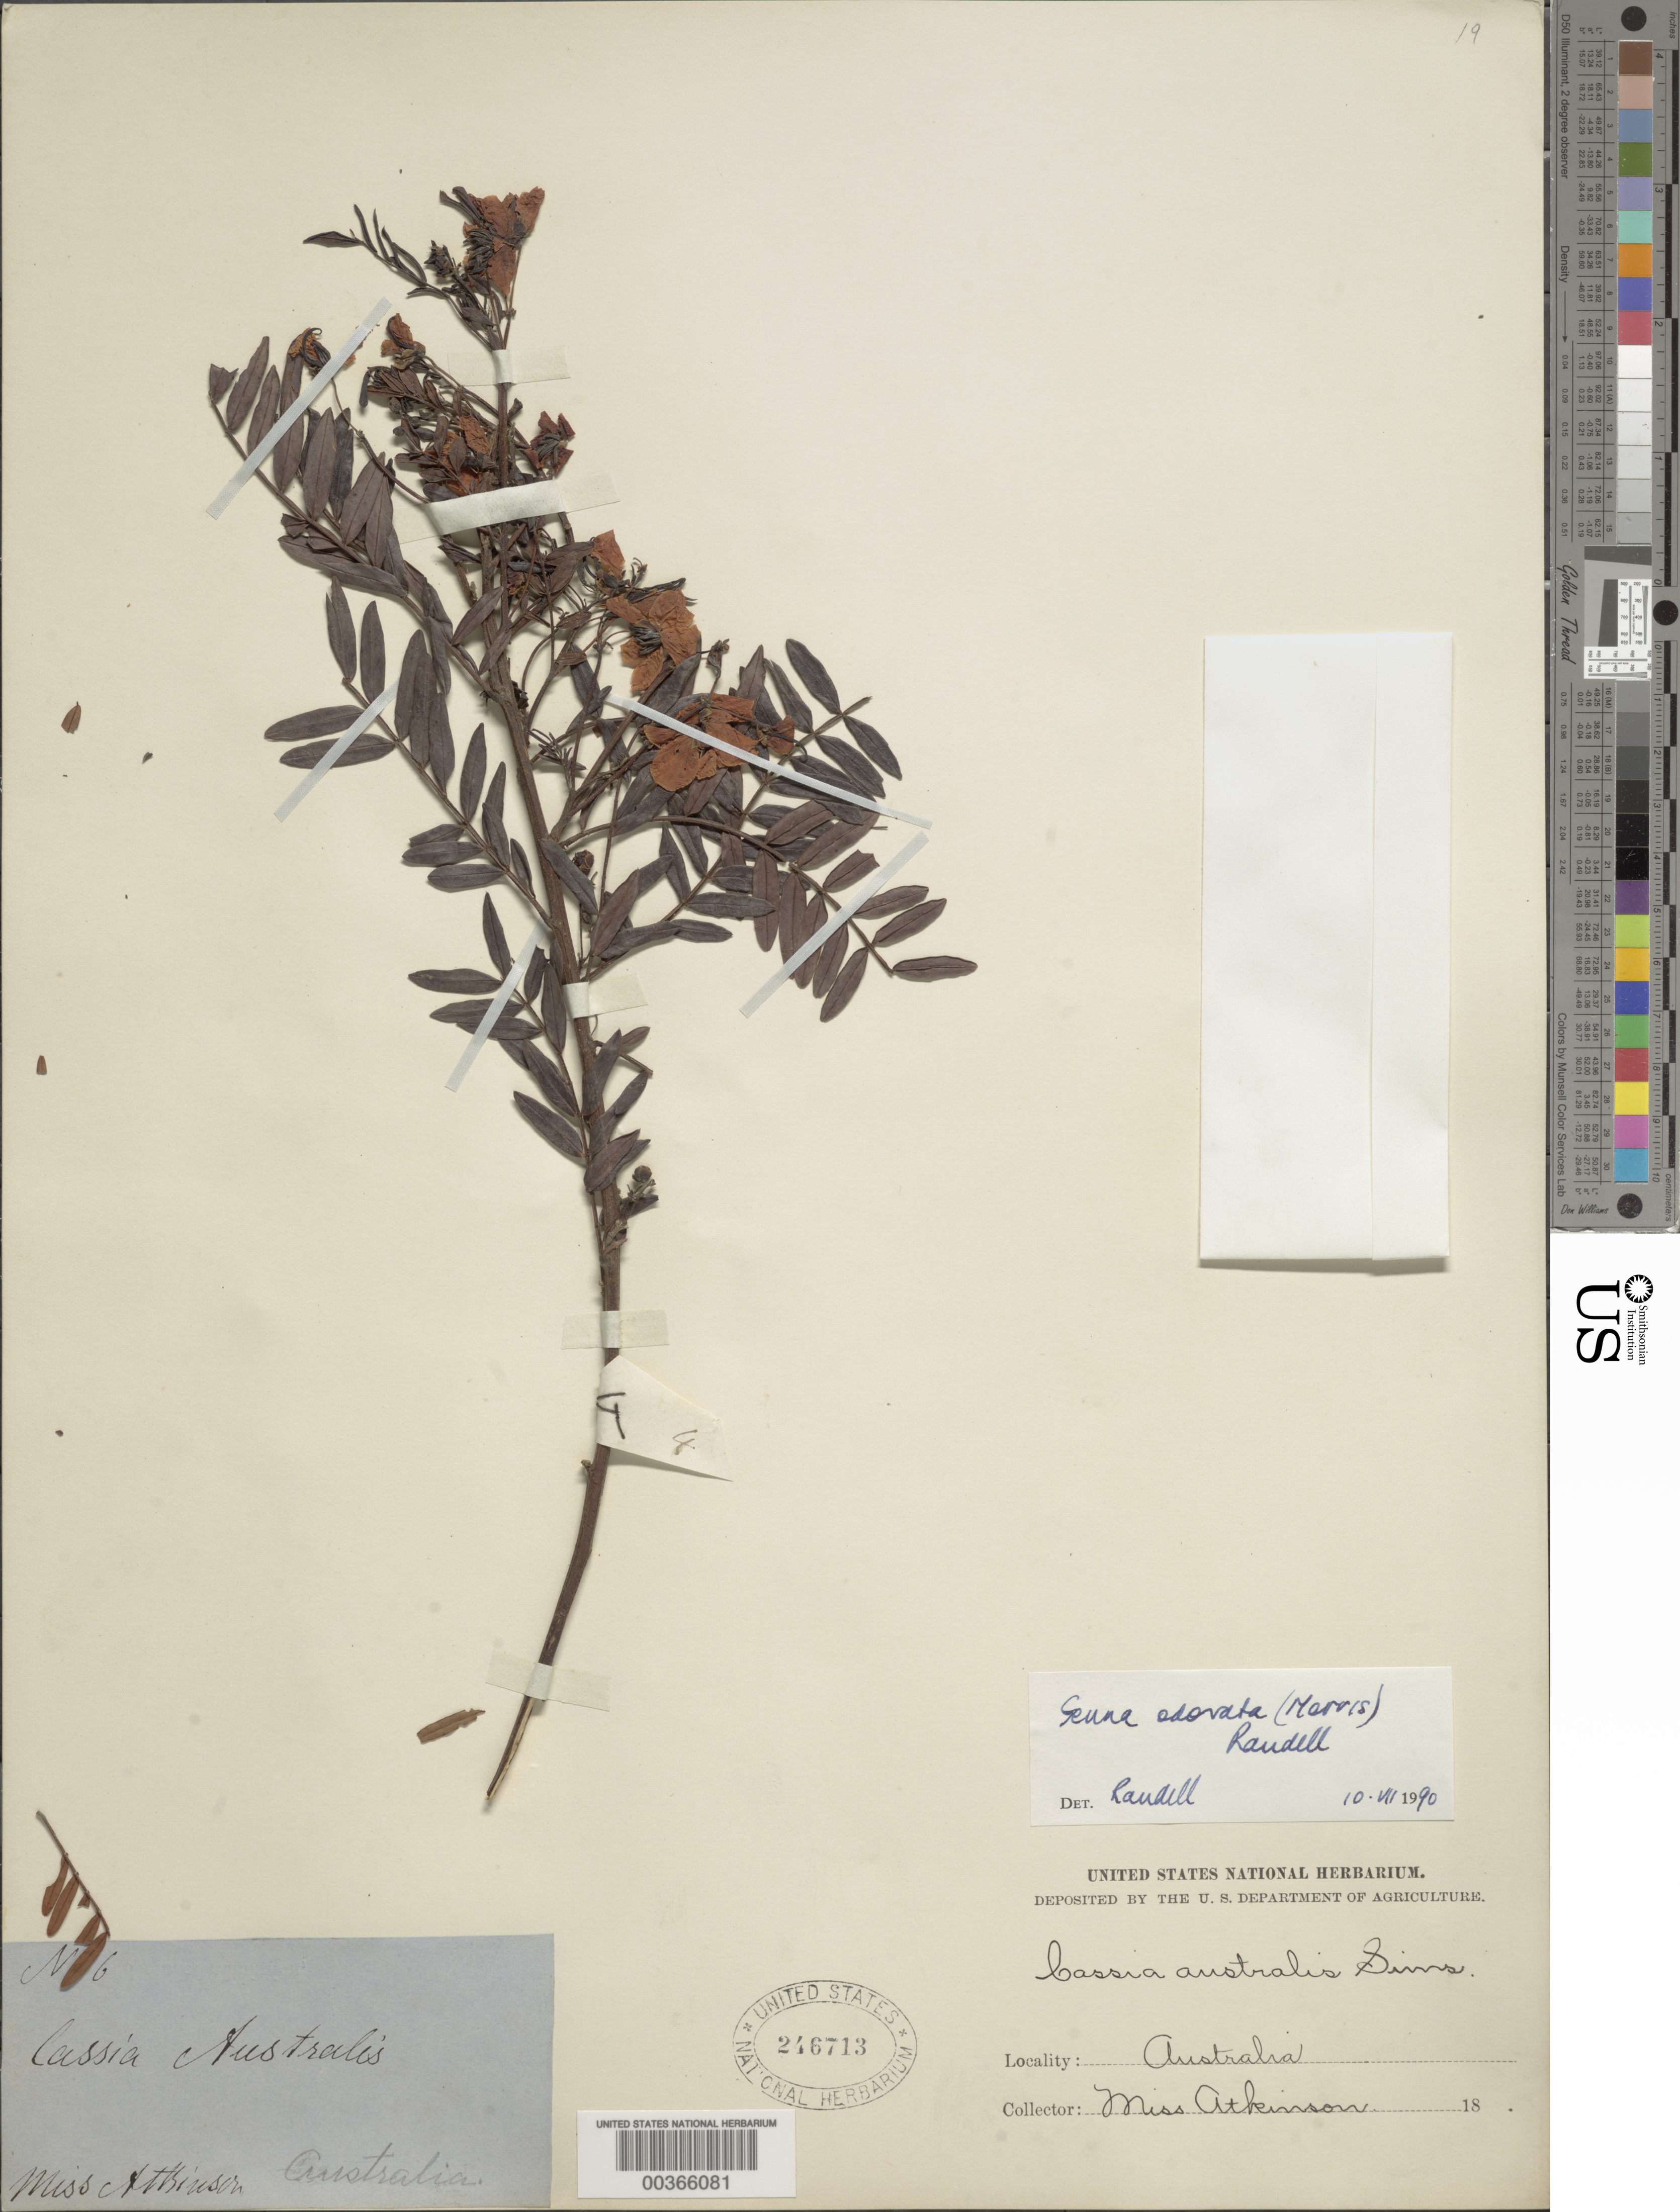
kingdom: Plantae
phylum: Tracheophyta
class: Magnoliopsida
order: Fabales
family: Fabaceae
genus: Senna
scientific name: Senna odorata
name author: (R. Morris) Randell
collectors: Atkinson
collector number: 6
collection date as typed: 18--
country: Australia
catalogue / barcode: US 246713